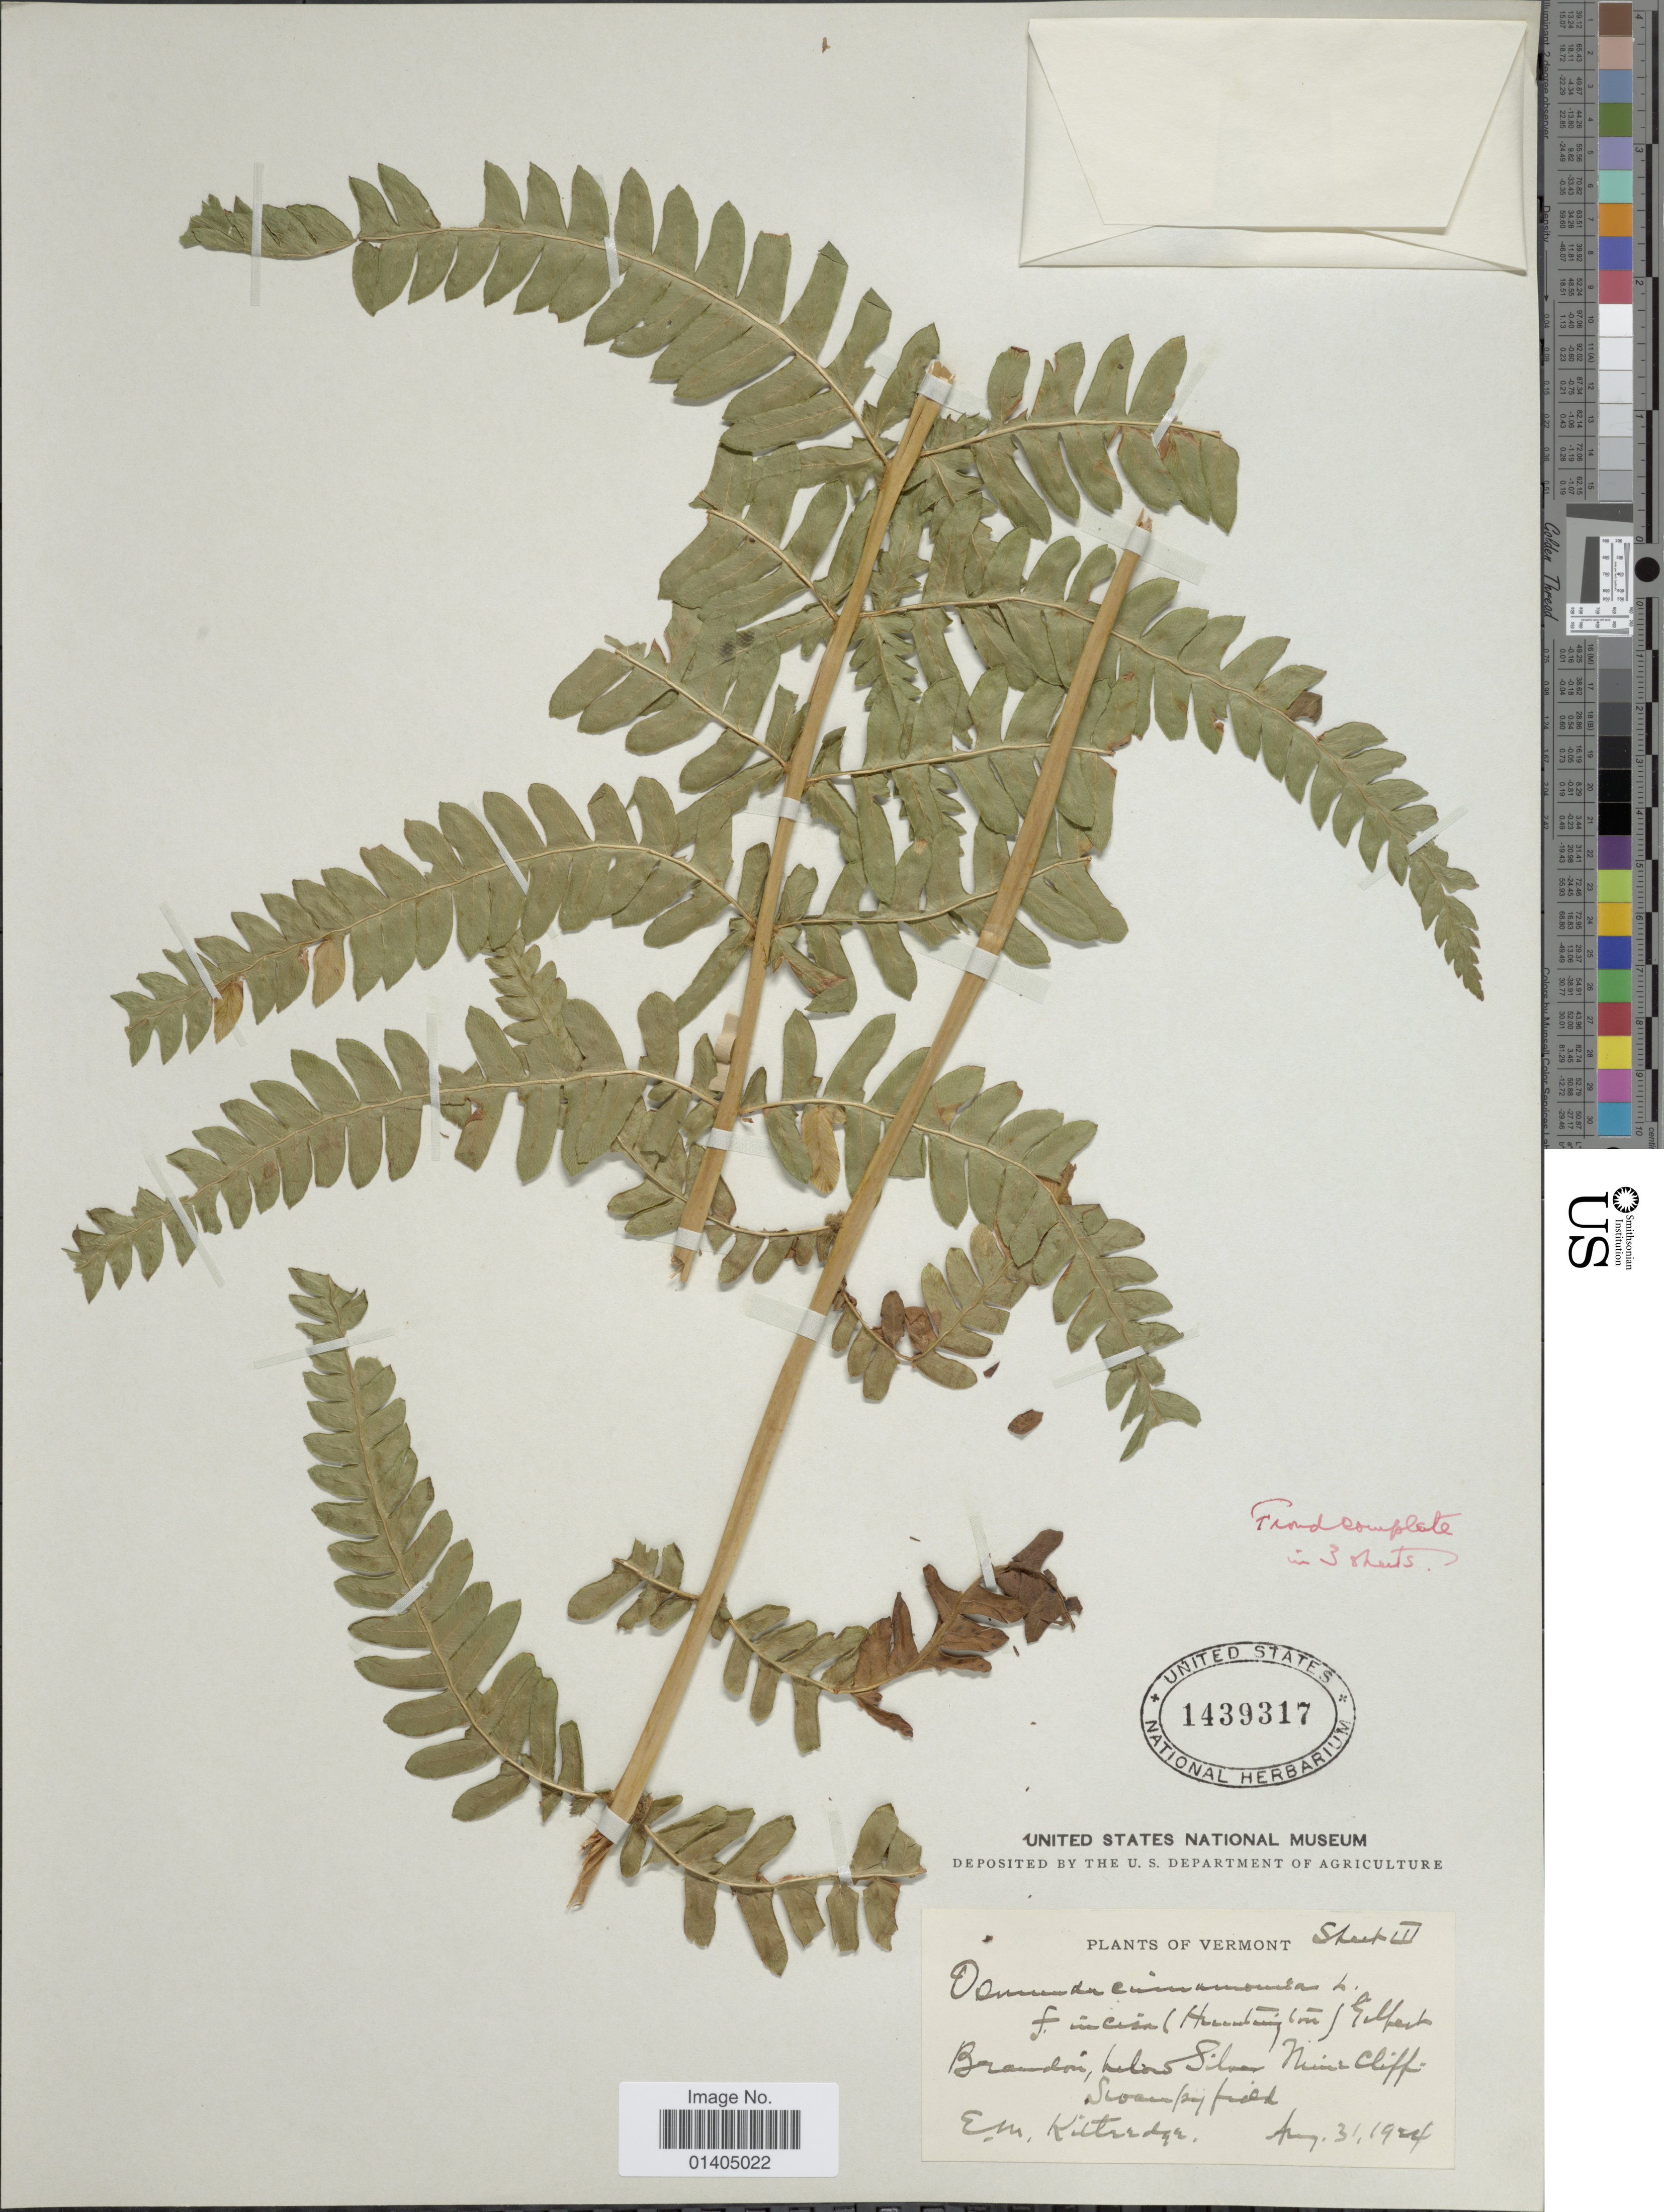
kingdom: Plantae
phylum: Tracheophyta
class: Polypodiopsida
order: Osmundales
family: Osmundaceae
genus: Osmundastrum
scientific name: Osmundastrum cinnamomeum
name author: (L.) C. Presl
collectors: E. Kittridge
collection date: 1924-08-31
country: United States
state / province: Vermont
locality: Brandon, below Silvar Mumz Cliff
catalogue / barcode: US 1439317